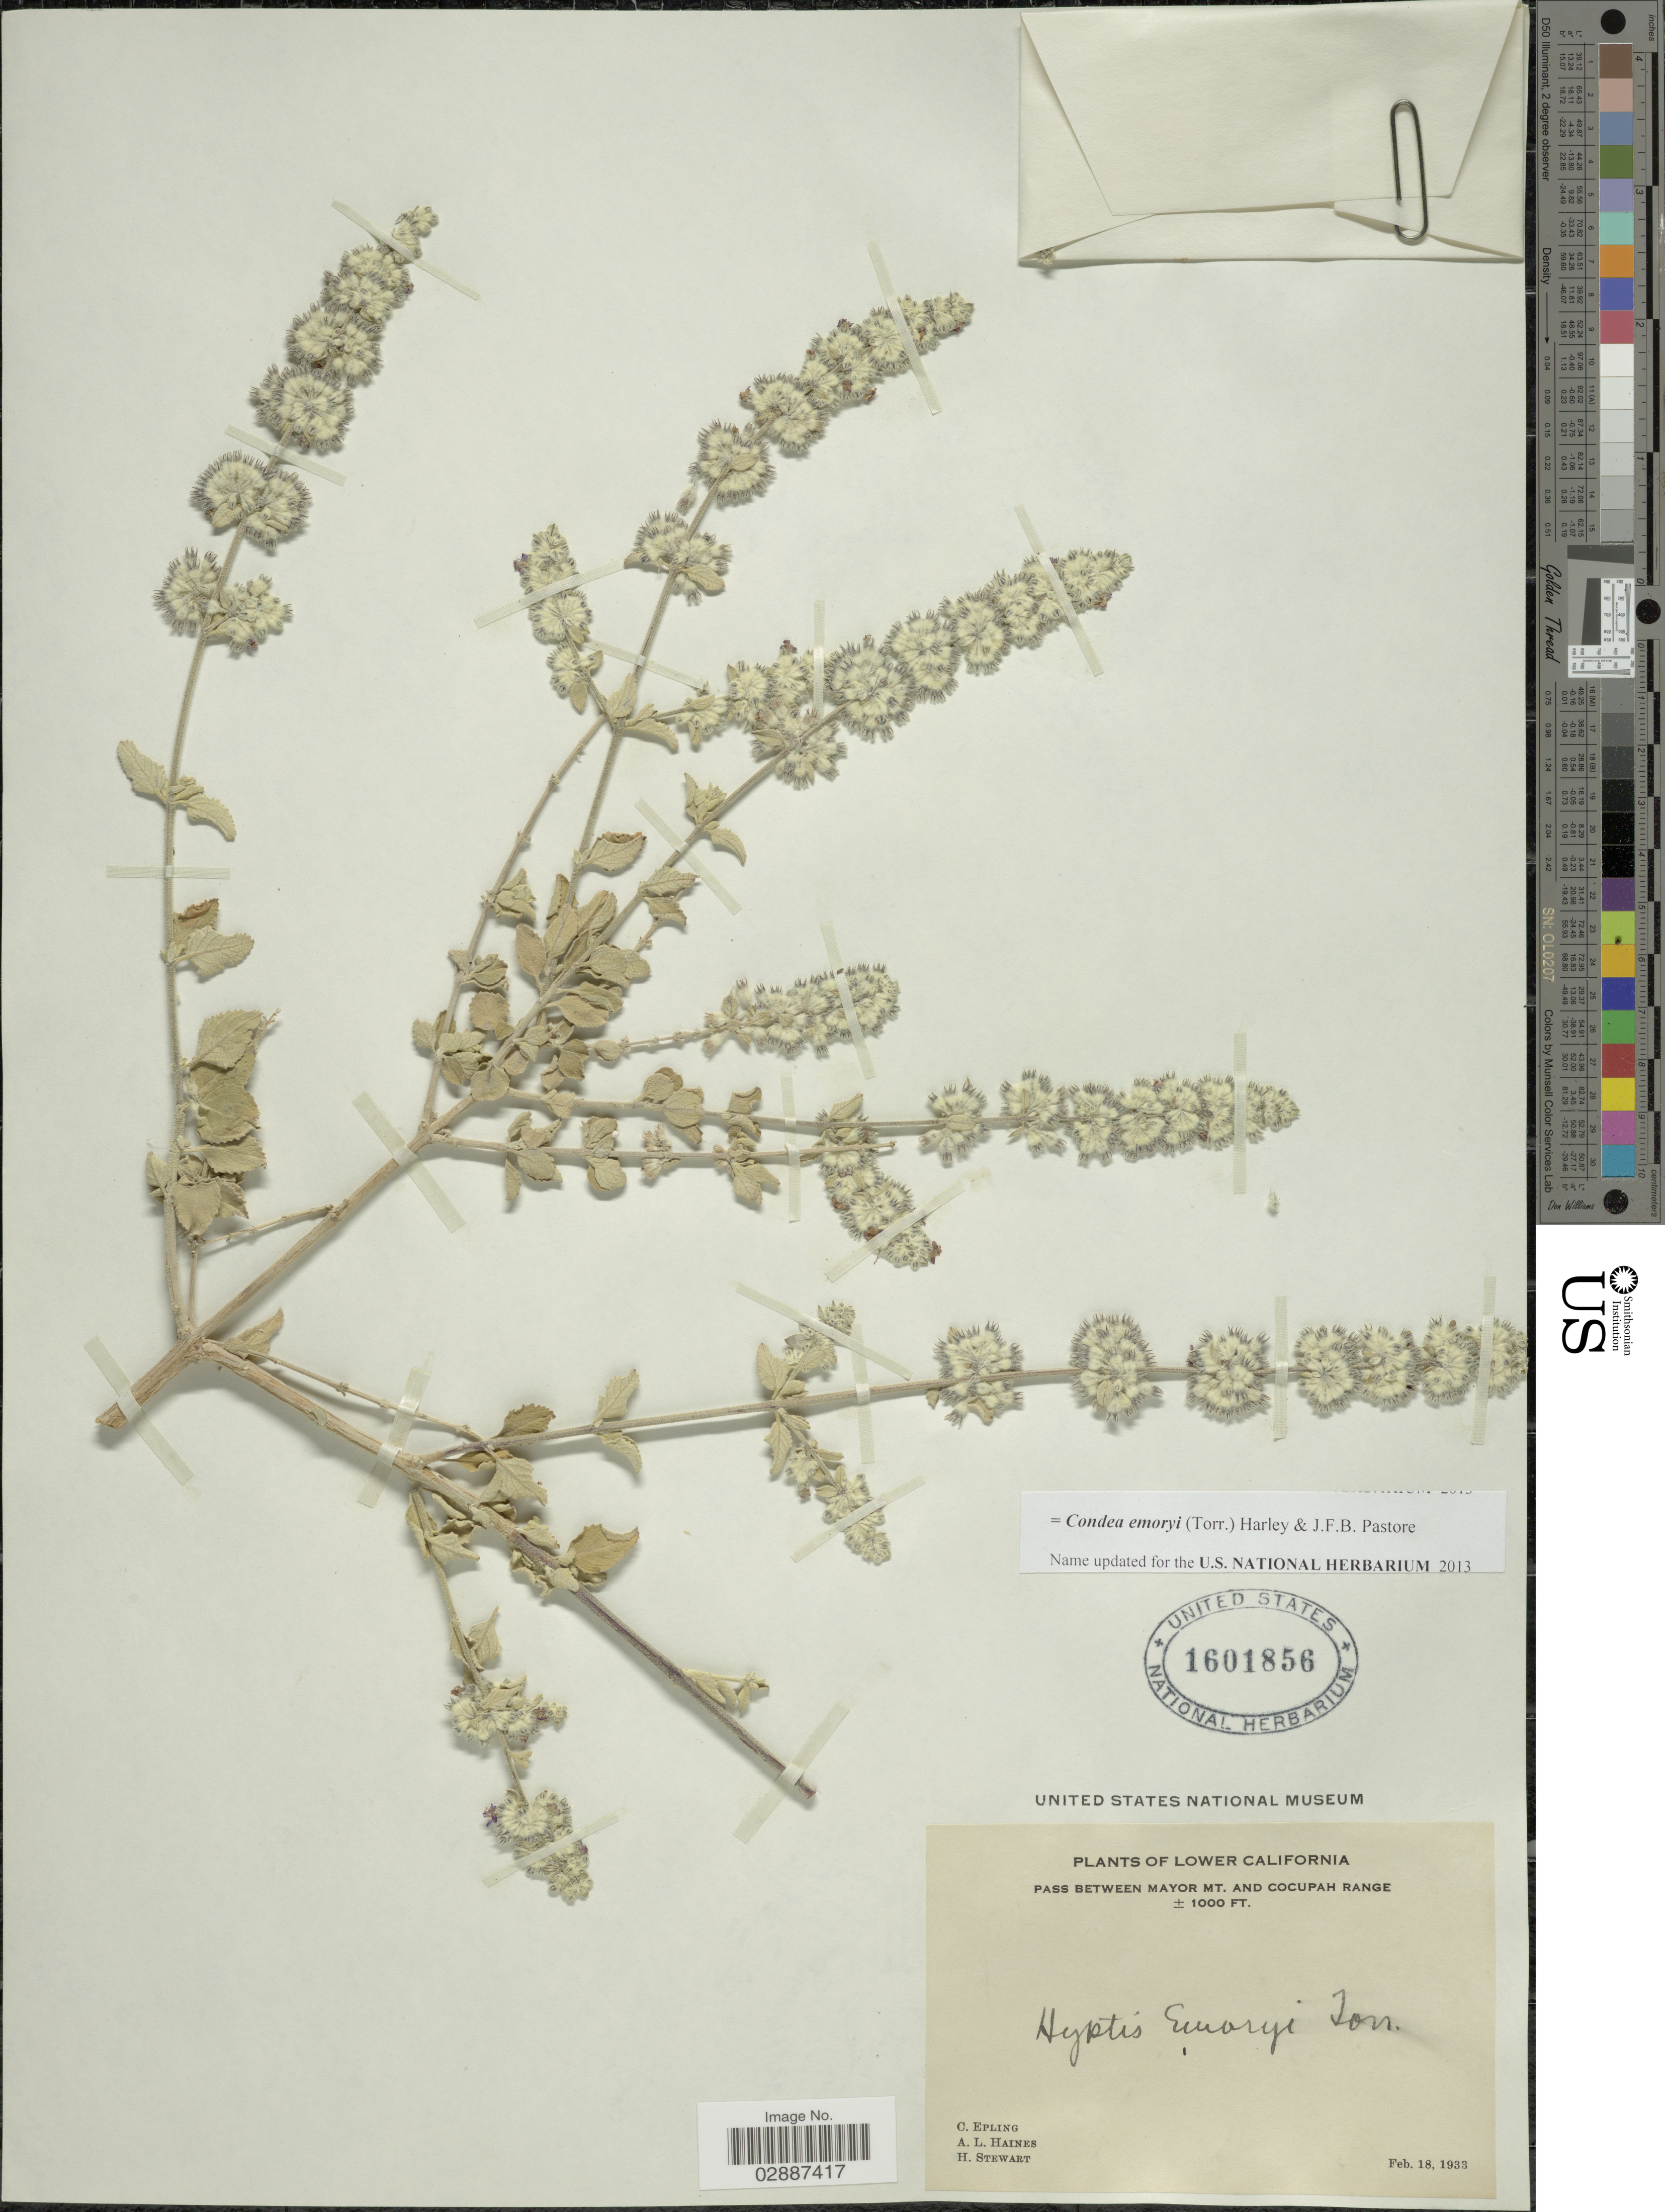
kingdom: Plantae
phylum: Tracheophyta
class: Magnoliopsida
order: Lamiales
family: Lamiaceae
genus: Condea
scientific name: Condea emoryi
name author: (Torr.) Harley & J.F.B. Pastore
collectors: C. C. Epling, A. L. Haines & H. Stewart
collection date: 1933-02-18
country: Mexico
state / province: Baja California Norte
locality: Lower California. Pass between Mayor Mt. and Cocupah Range.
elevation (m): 305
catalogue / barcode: US 1601856